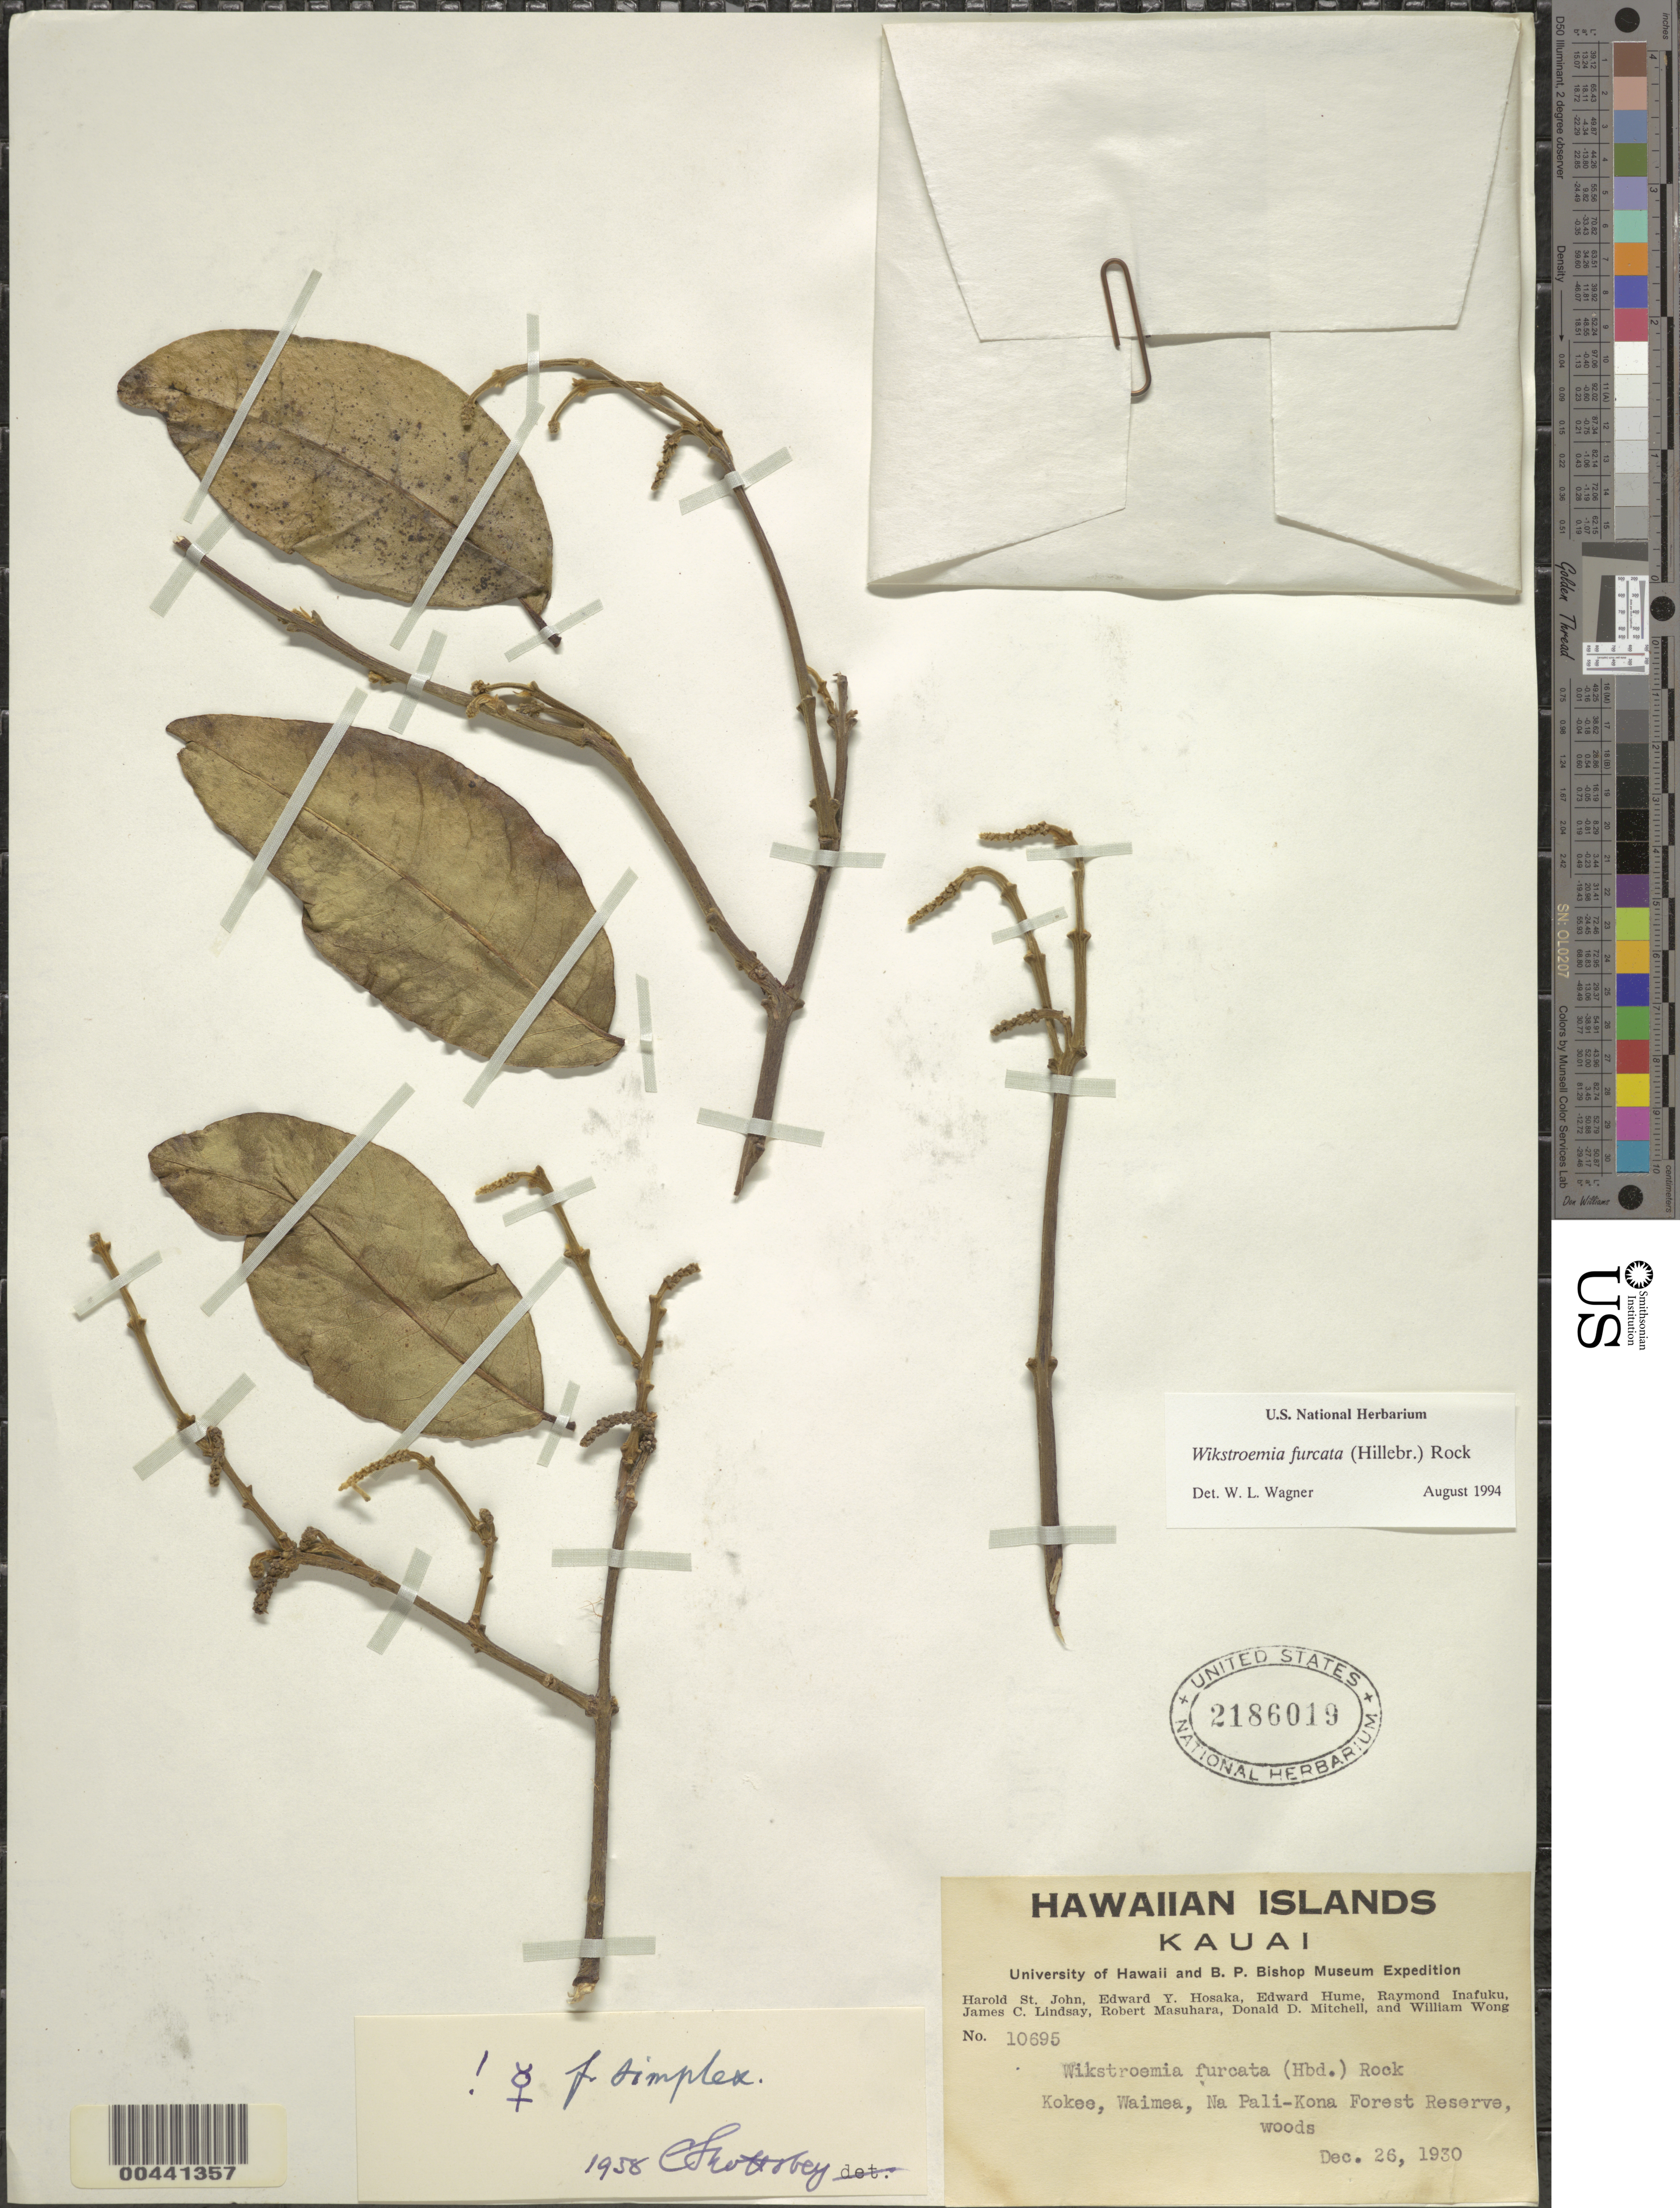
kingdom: Plantae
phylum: Tracheophyta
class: Magnoliopsida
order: Malvales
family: Thymelaeaceae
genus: Wikstroemia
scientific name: Wikstroemia furcata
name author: (Hildebr.) Rock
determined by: Wagner, W. L., (BOT), Smithsonian Institution - National Museum of Natural History (UNITED STATES)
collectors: H. St. John, E. Y. Hosaka, E. Hume & R. Inafuku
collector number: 10695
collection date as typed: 26 Dec 1930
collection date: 1930-12-26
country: United States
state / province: Hawaii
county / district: Kauai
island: Kaua'i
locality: Kokee, Waimea, Na Pali Kona Forest Reserve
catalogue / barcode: US 2186019